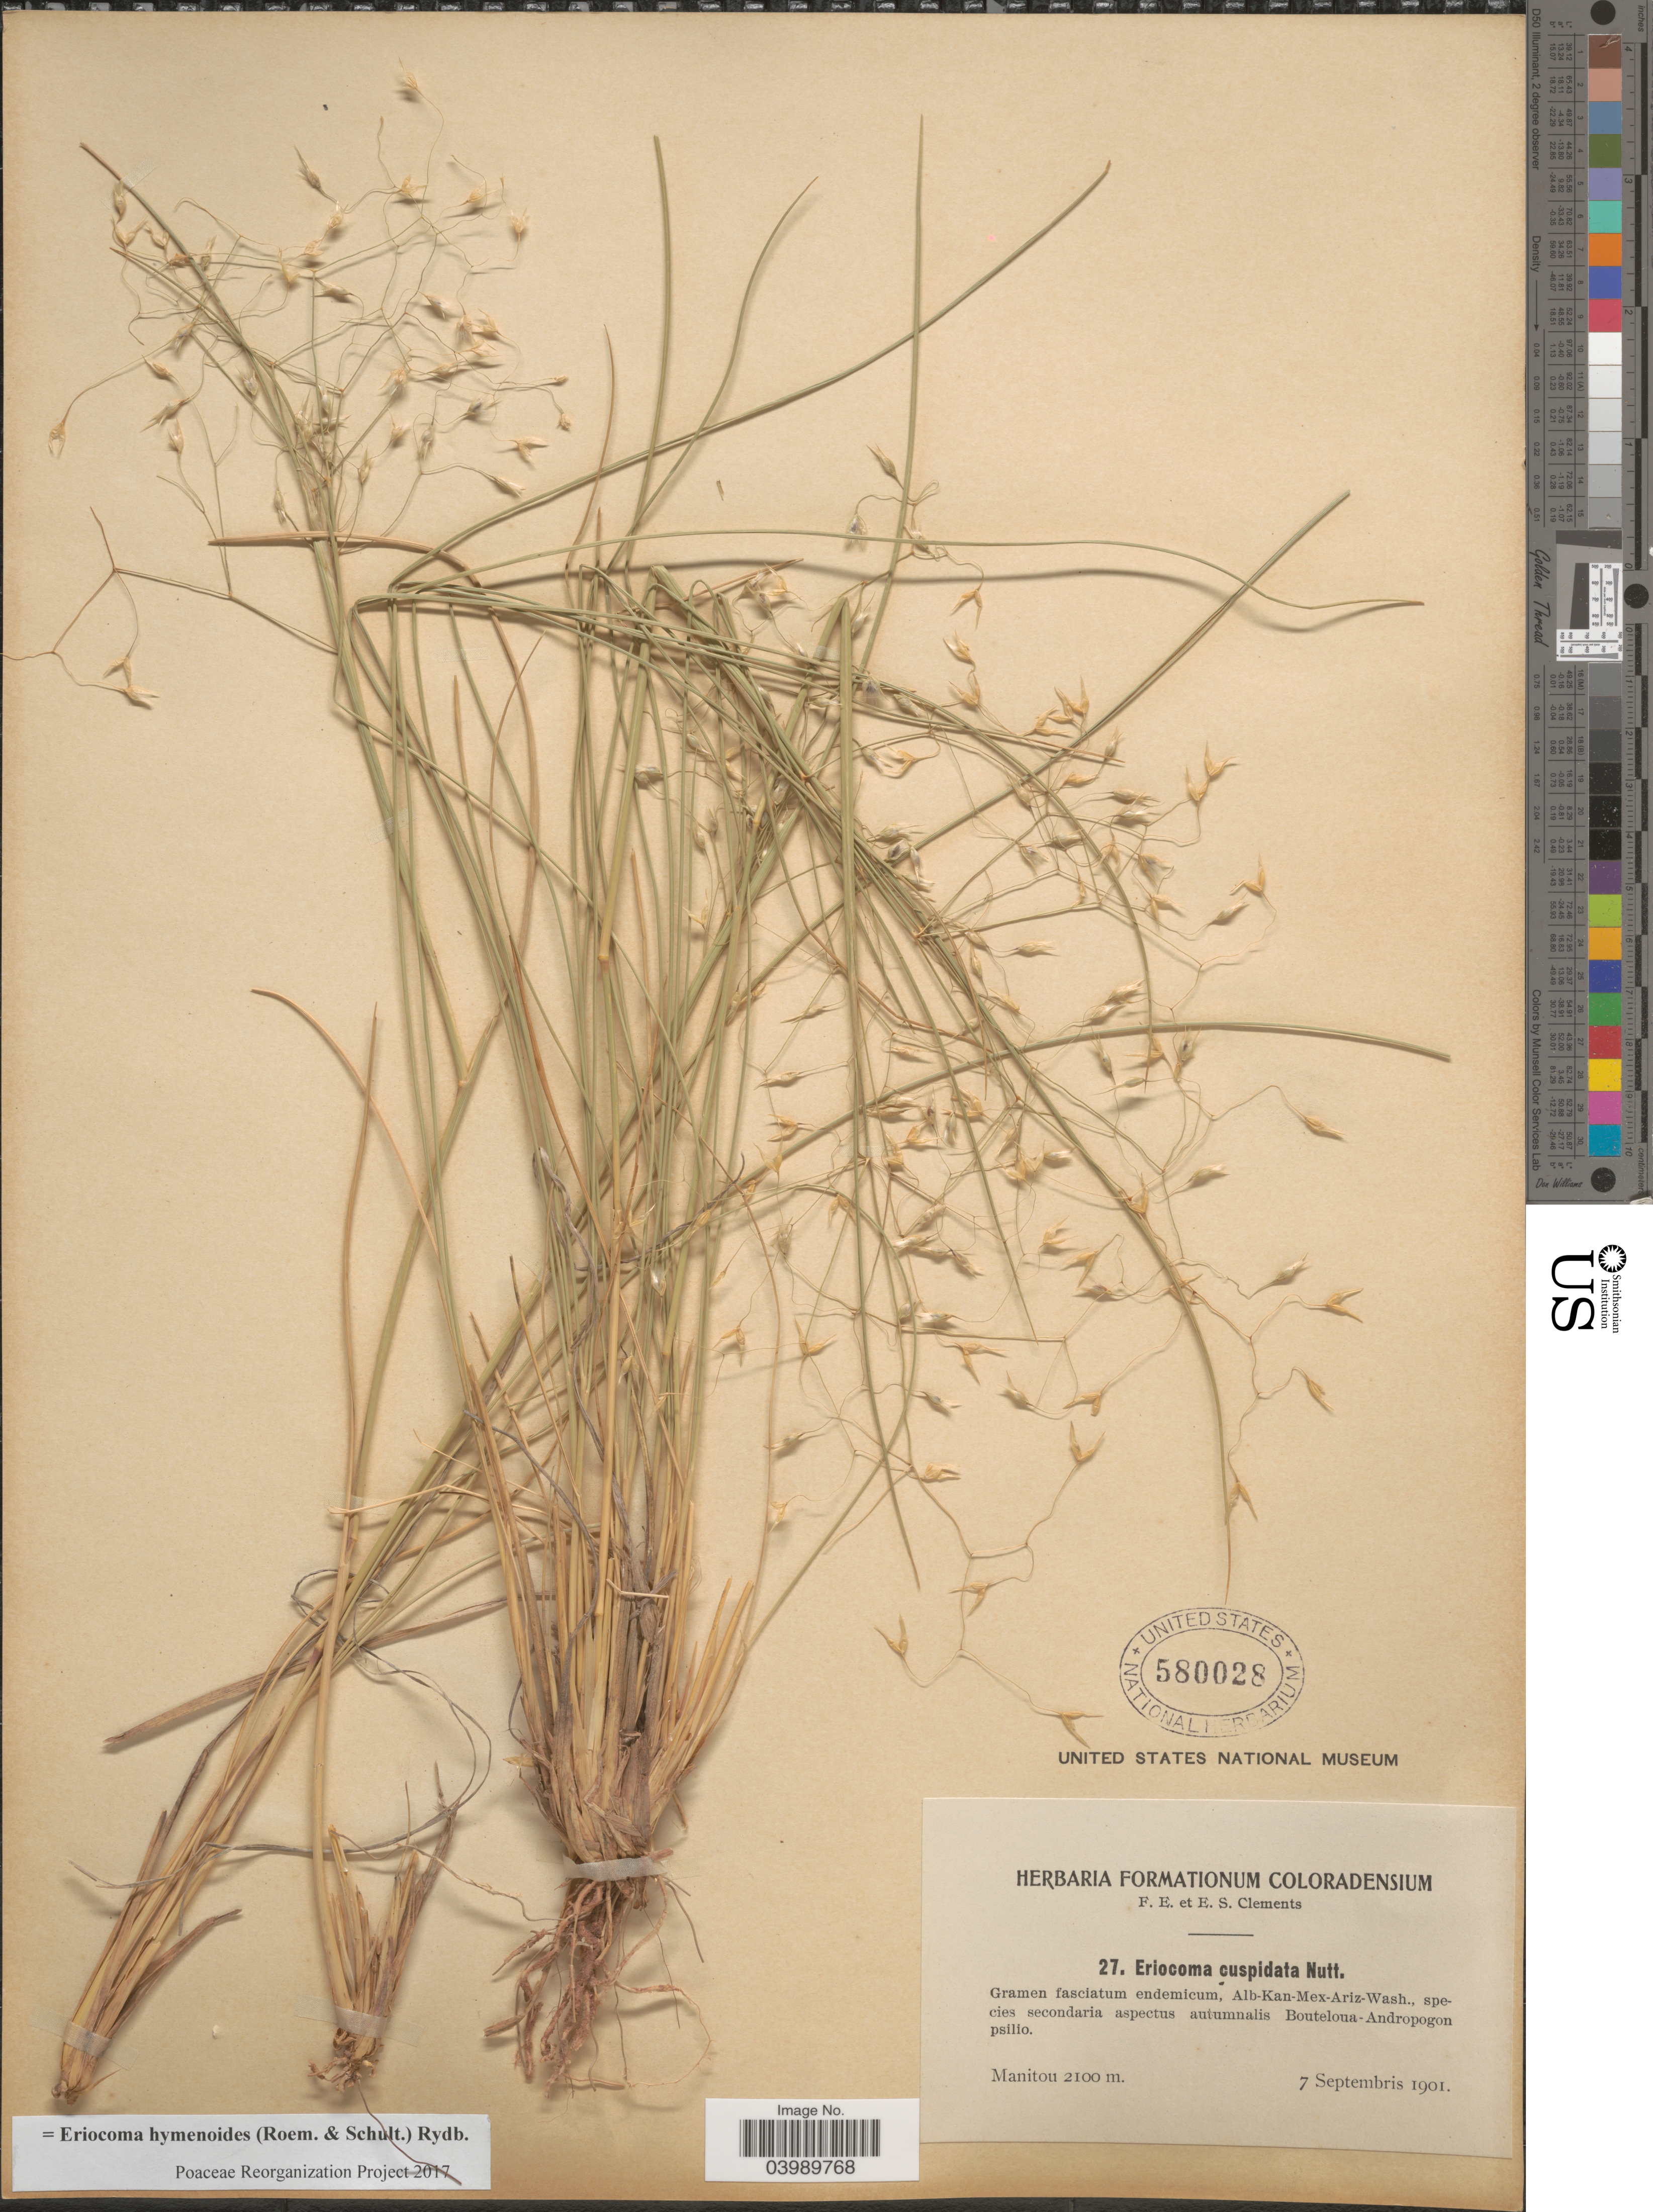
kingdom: Plantae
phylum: Tracheophyta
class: Liliopsida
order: Poales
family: Poaceae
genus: Eriocoma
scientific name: Eriocoma hymenoides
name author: (Roem. & Schult.) Rydb.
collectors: F. E. Clements & E. S. Clements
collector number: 27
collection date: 1901-09-07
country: United States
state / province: Colorado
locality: Manitou.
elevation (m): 2100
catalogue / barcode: US 580028